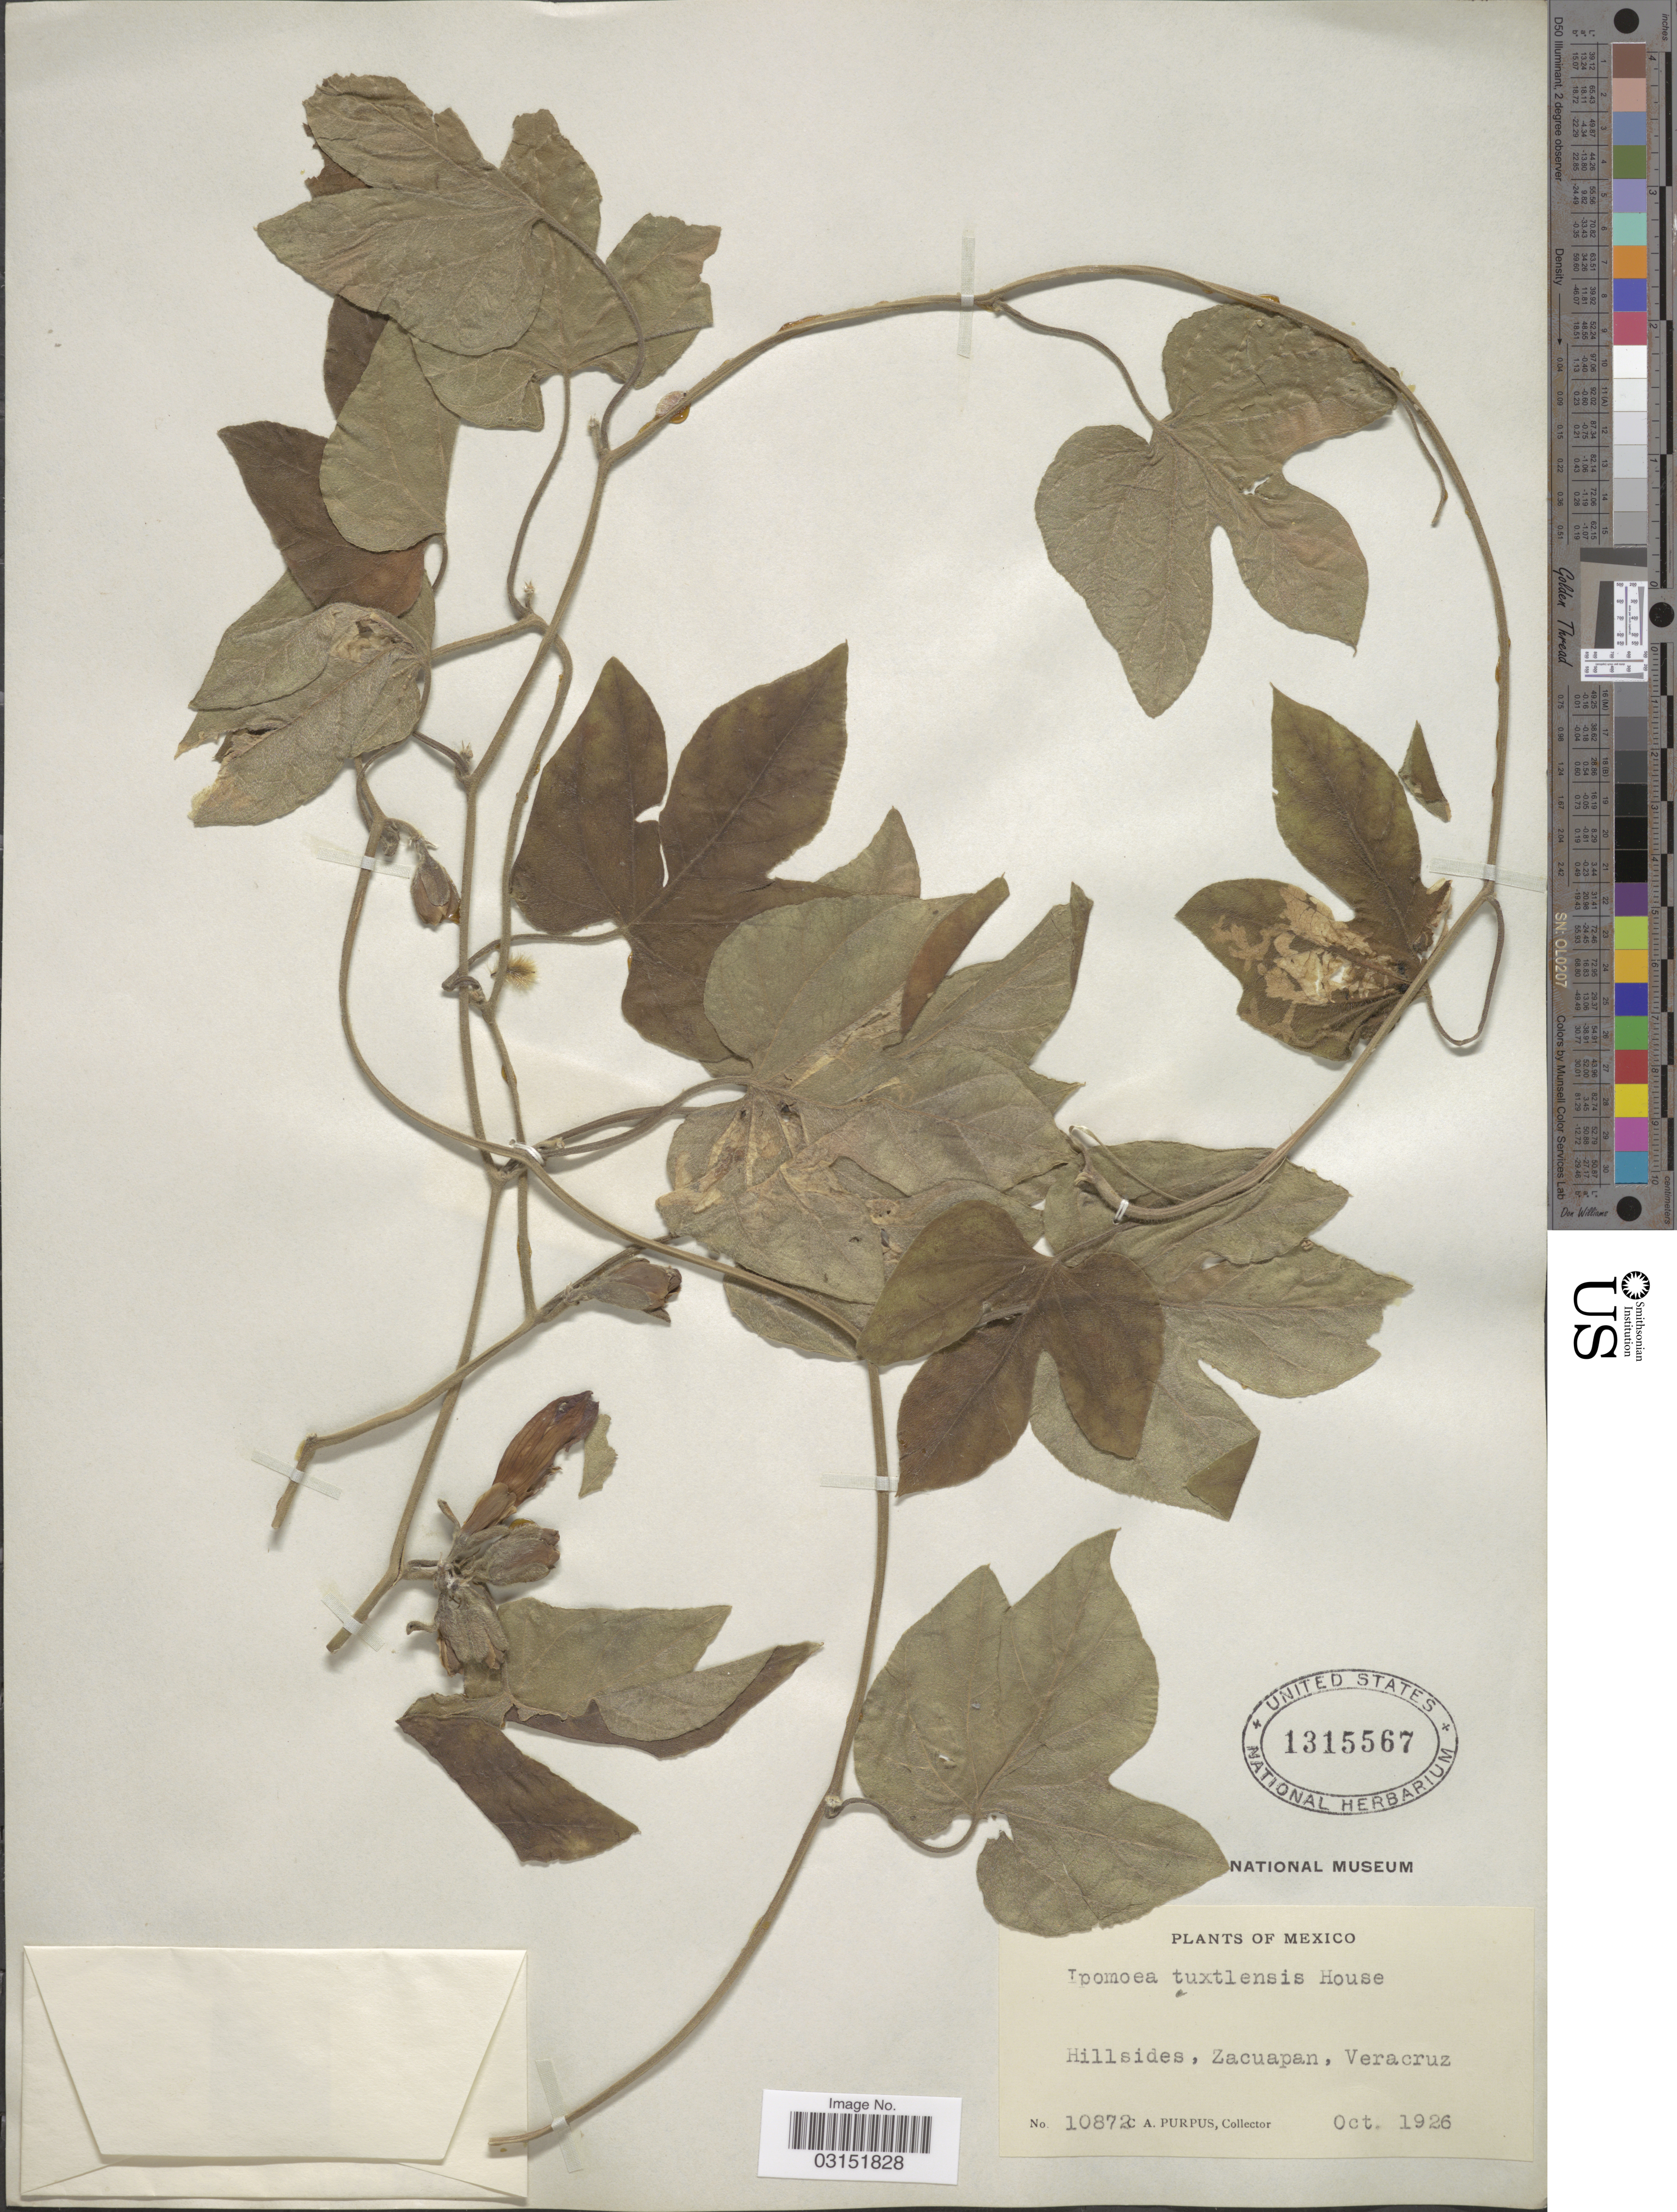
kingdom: Plantae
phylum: Tracheophyta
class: Magnoliopsida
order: Solanales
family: Convolvulaceae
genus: Ipomoea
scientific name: Ipomoea tuxtlensis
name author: House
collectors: C. A. Purpus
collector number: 10872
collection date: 1926-10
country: Mexico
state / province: Veracruz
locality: Hillsides, Zacuapan, Veracruz.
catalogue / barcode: US 1315567